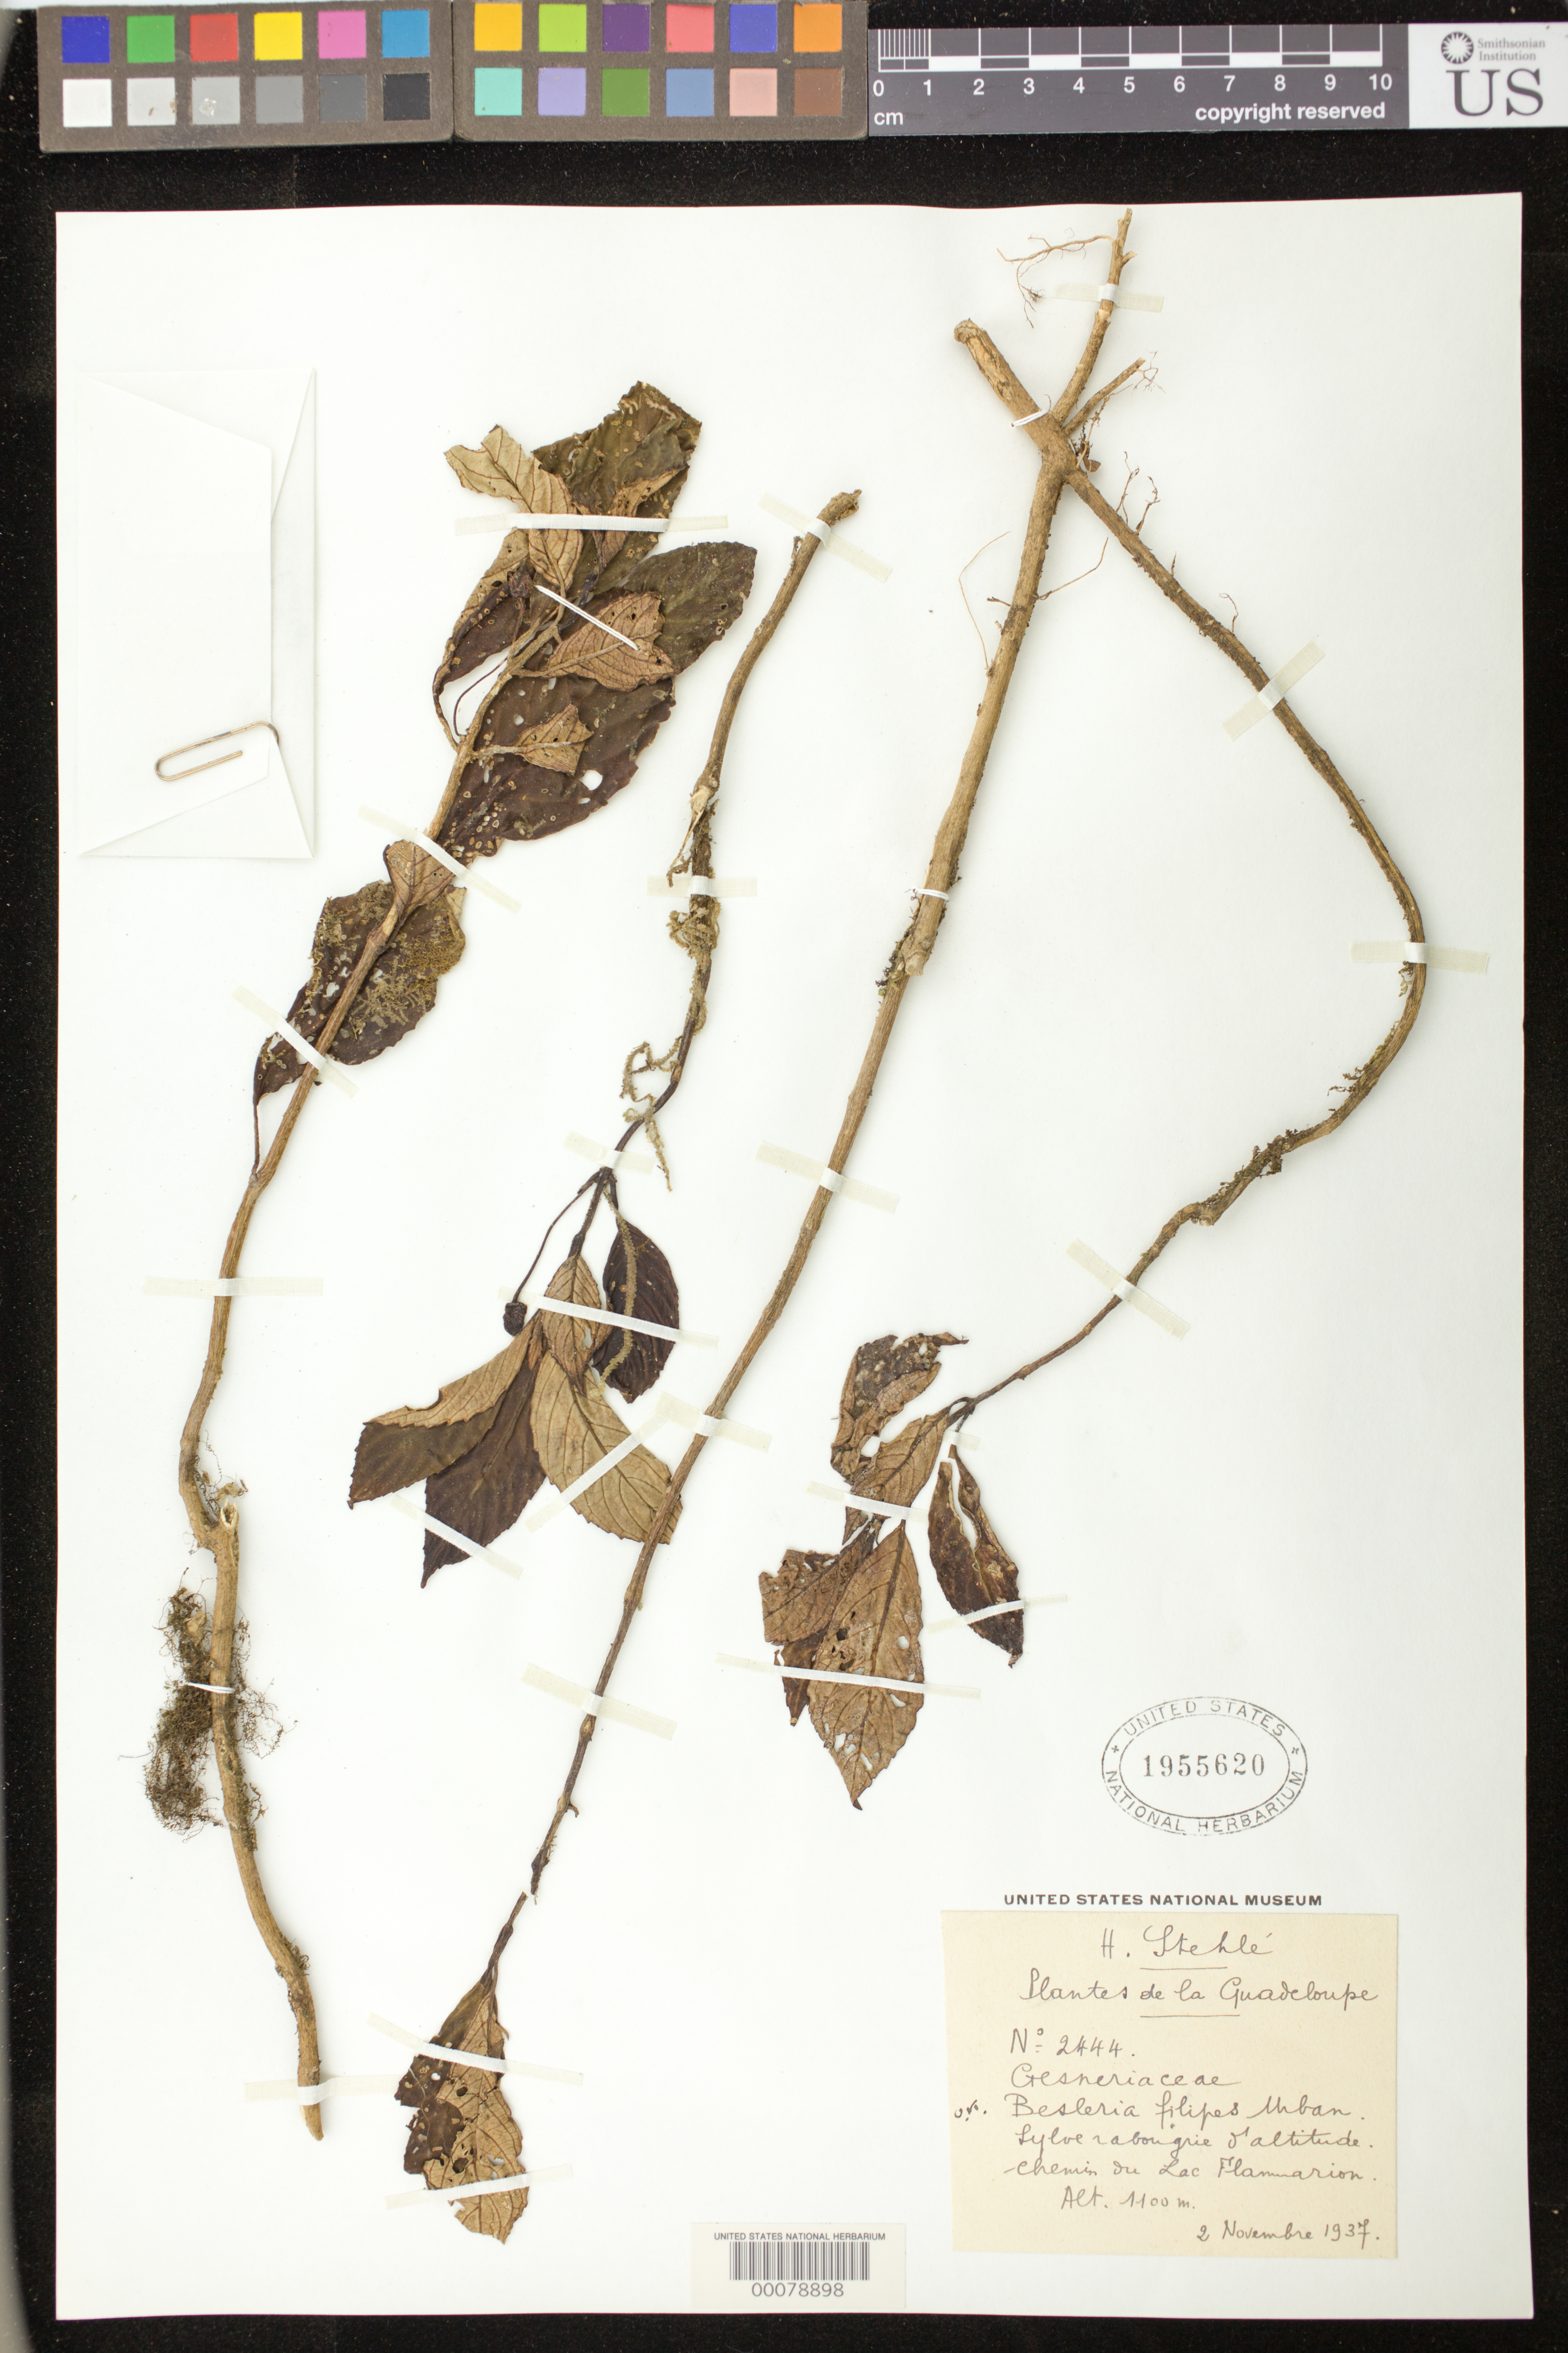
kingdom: Plantae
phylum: Tracheophyta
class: Magnoliopsida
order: Lamiales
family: Gesneriaceae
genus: Besleria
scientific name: Besleria filipes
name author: Urb.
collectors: H. Stehlé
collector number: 2444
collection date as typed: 02 Nov 1937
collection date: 1937-11-02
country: Guadeloupe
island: Basse Terre [Guadeloupe]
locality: Chemin du Lac Flammarion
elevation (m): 1100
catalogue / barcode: US 1955620